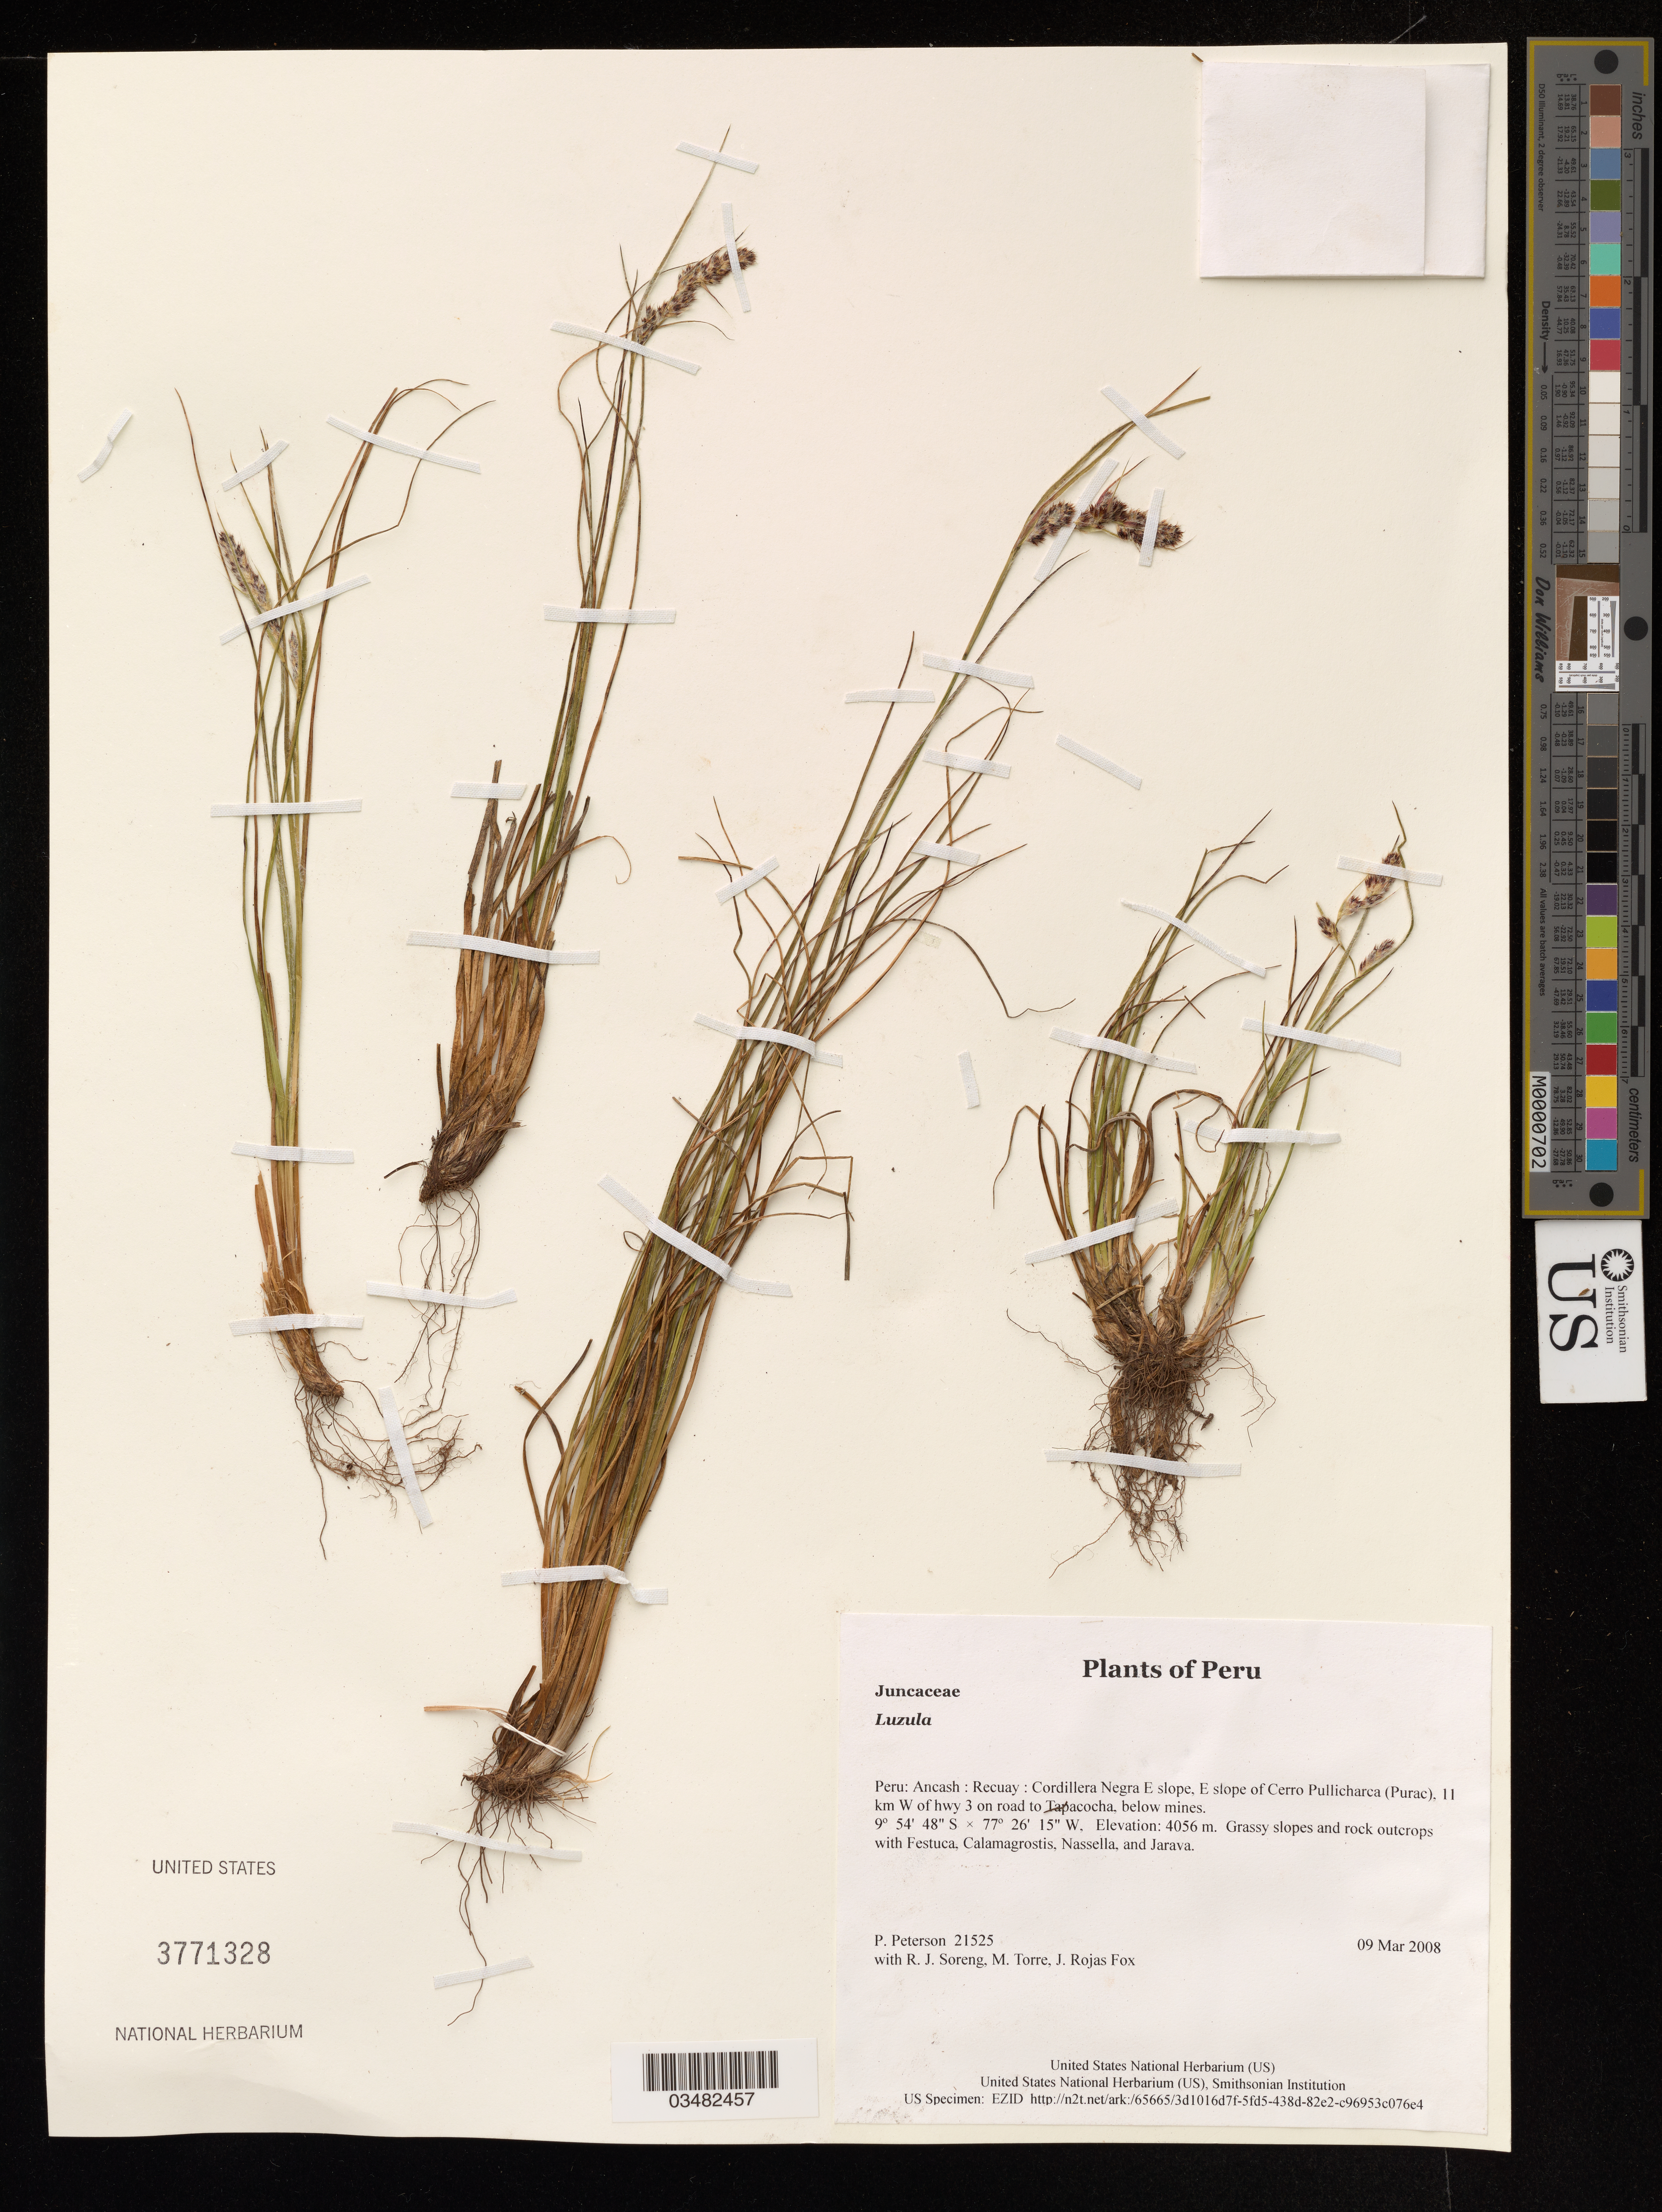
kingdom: Plantae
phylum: Tracheophyta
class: Liliopsida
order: Poales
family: Juncaceae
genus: Luzula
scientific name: Luzula sp.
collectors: P. M. Peterson, R. J. Soreng, M. Torre & J. Rojas Fox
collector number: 21525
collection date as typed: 09 Mar 2008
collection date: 2008-03-09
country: Peru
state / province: Ancash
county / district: Recuay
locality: Cordillera Negra E slope, E slope of Cerro Pullicharca (Purac), 11 km W of hwy 3 on road to Tapacocha, below mines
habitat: Grassy slopes and rock outcrops with Festuca, Calamagrostis, Nassella, and Jarava.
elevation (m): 4056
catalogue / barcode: US 3771328